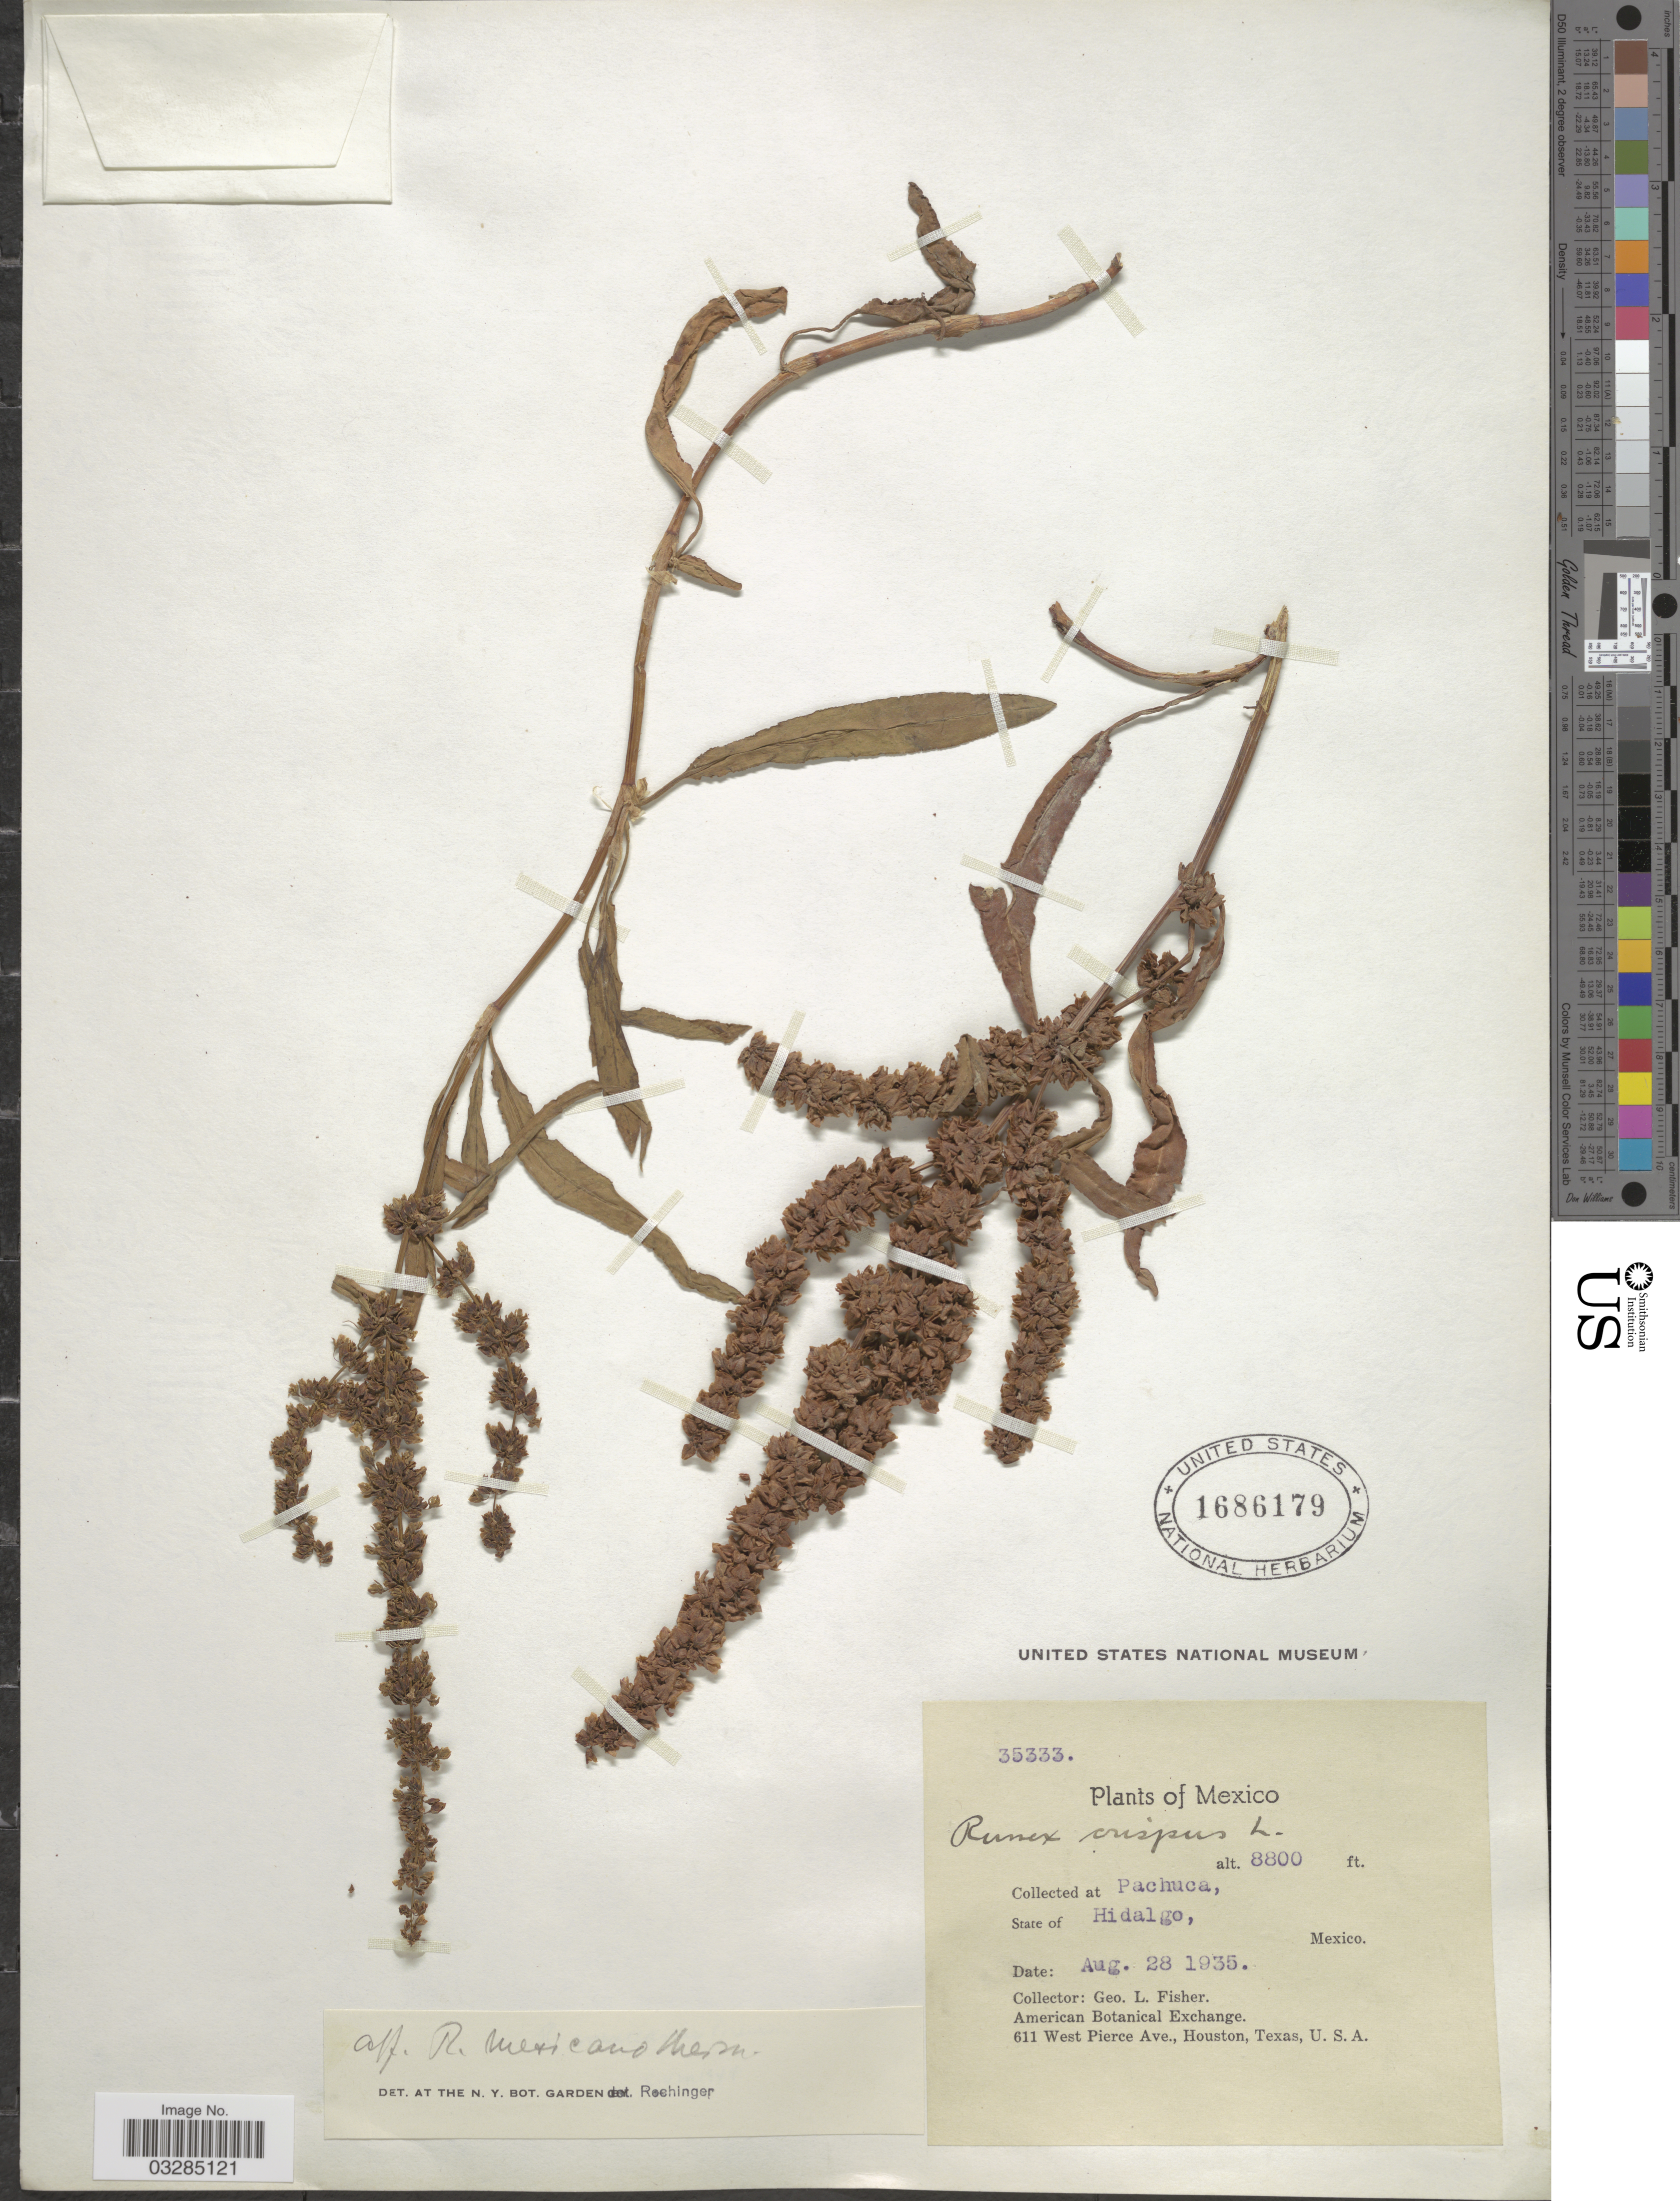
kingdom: Plantae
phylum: Tracheophyta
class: Magnoliopsida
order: Caryophyllales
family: Polygonaceae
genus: Rumex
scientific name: Rumex mexicanus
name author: Meisn.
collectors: G. L. Fisher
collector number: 35333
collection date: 1935-08-28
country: Mexico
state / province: Hidalgo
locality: Pachuca.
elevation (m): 2682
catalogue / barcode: US 1686179